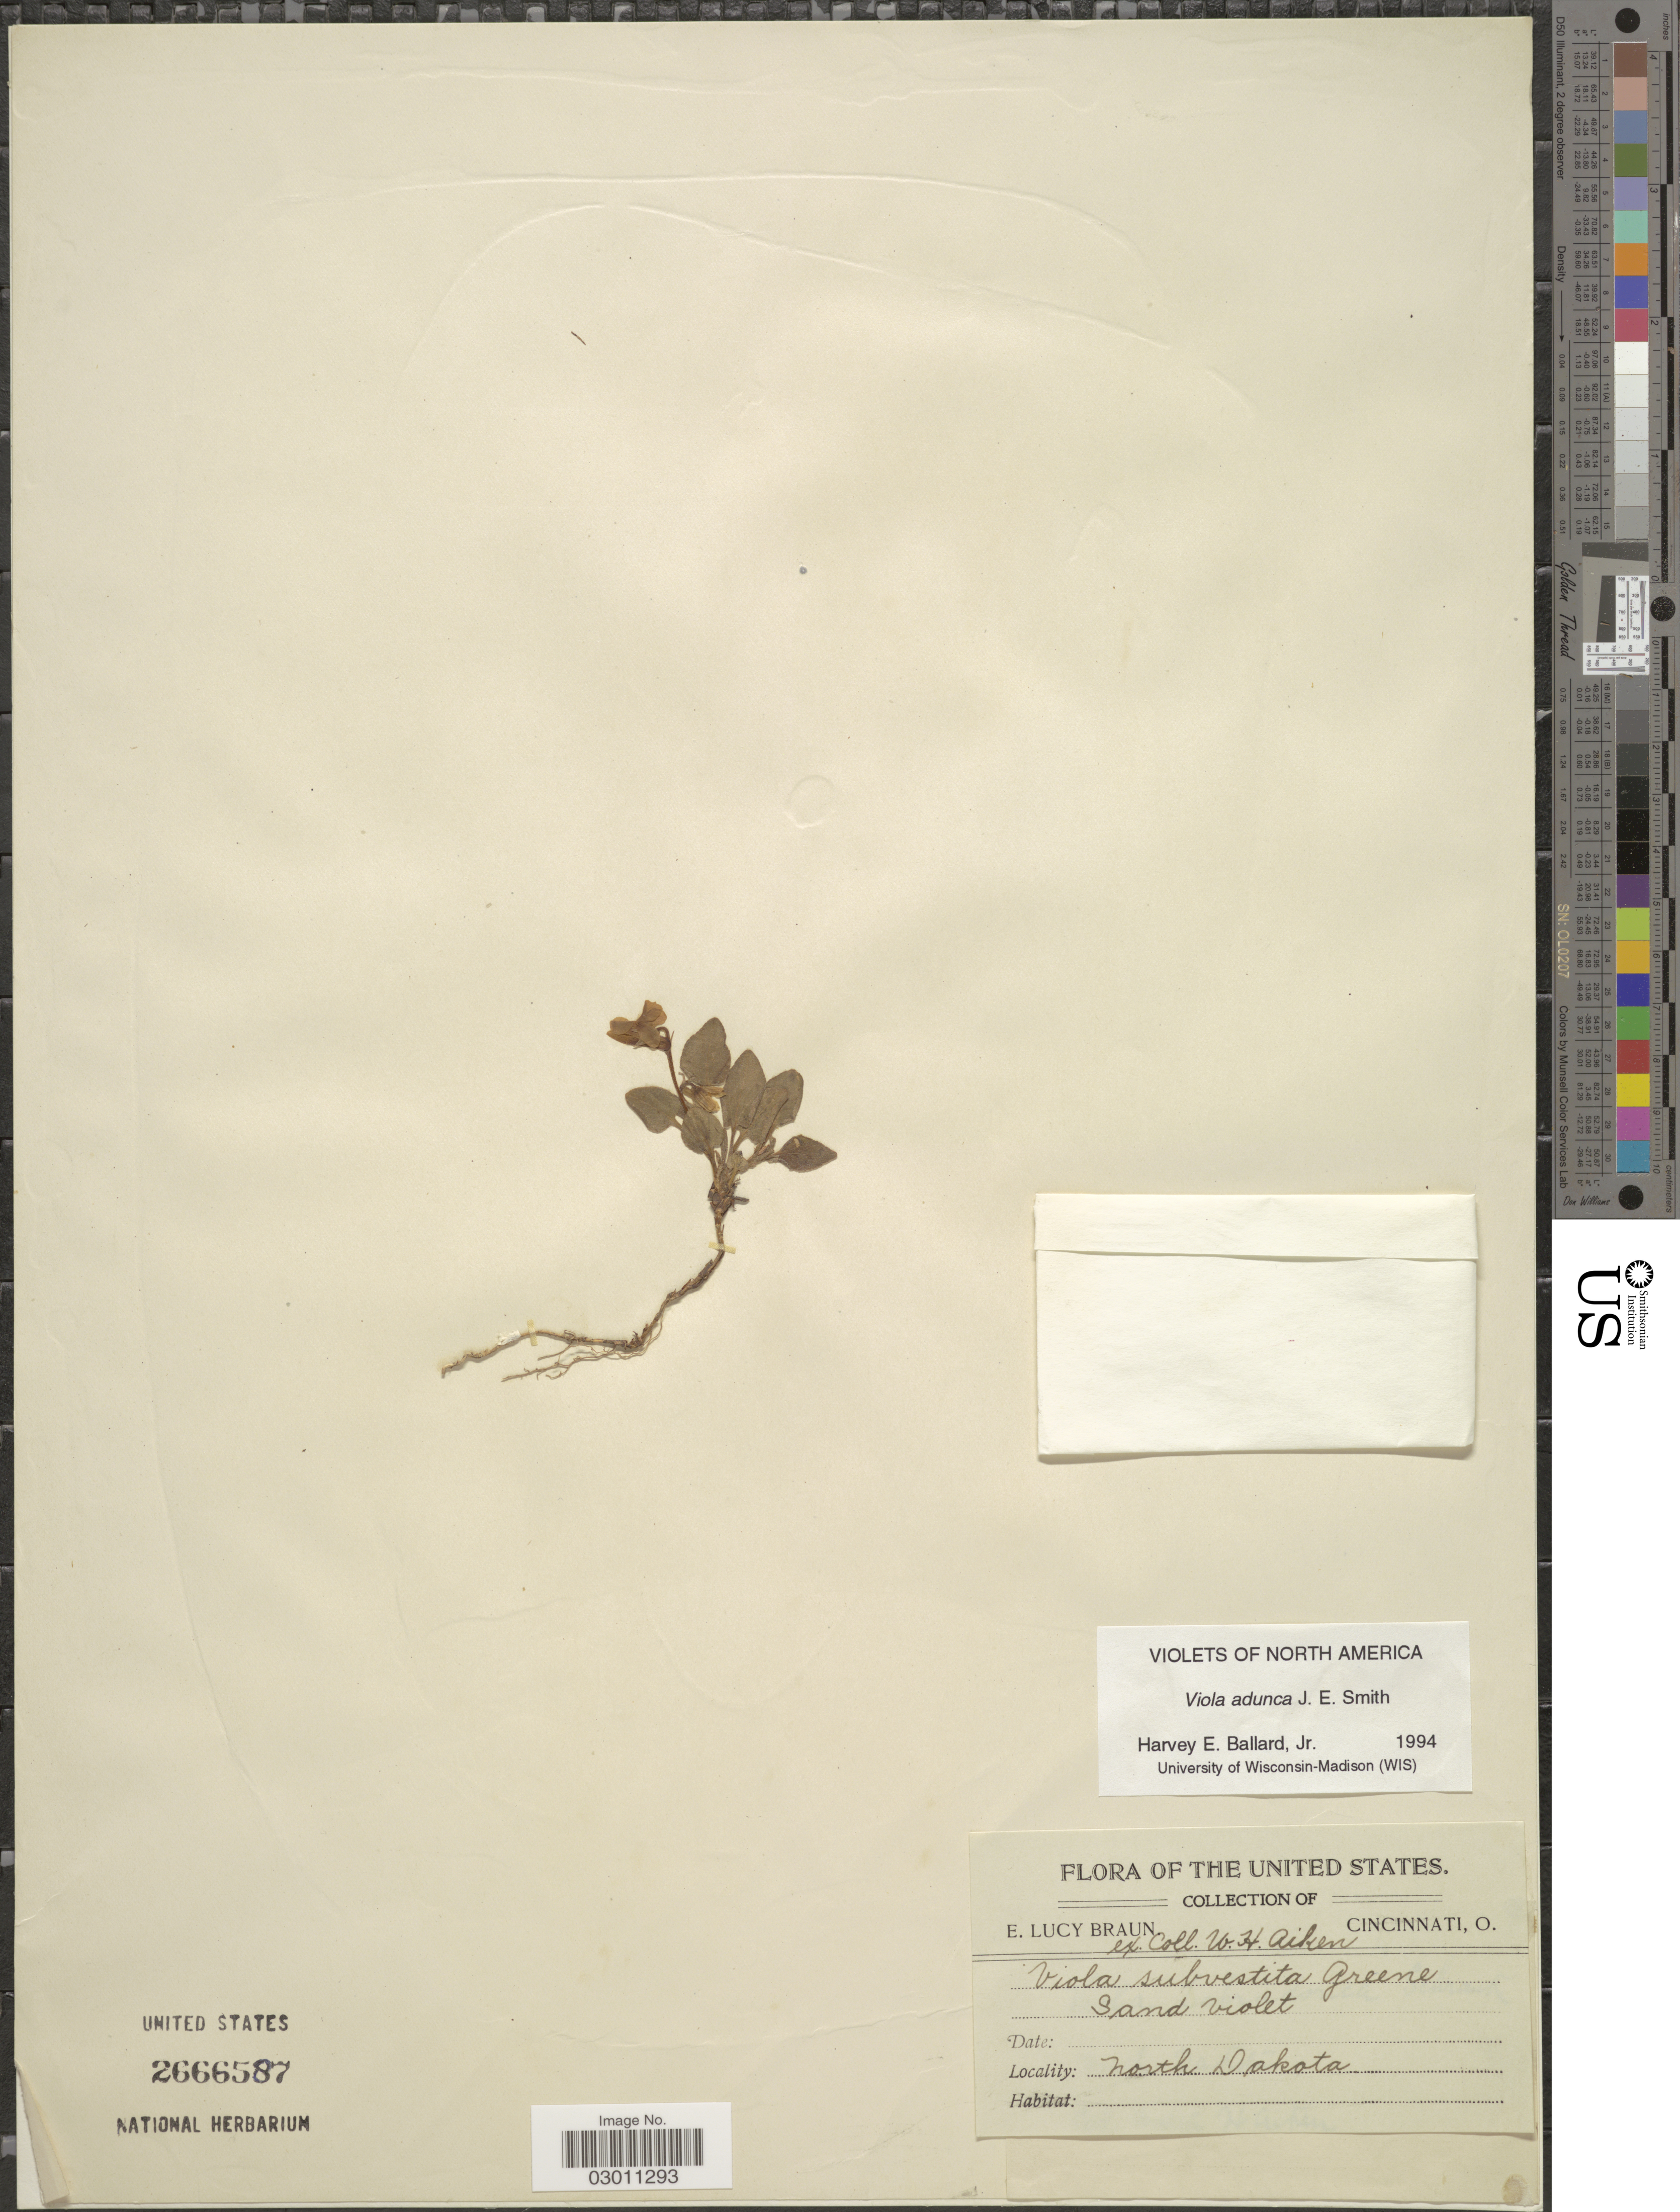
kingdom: Plantae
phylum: Tracheophyta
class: Magnoliopsida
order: Malpighiales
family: Violaceae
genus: Viola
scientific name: Viola adunca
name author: Sm.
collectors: E. L. Braun & W. Aiken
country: United States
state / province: North Dakota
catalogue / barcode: US 2666587